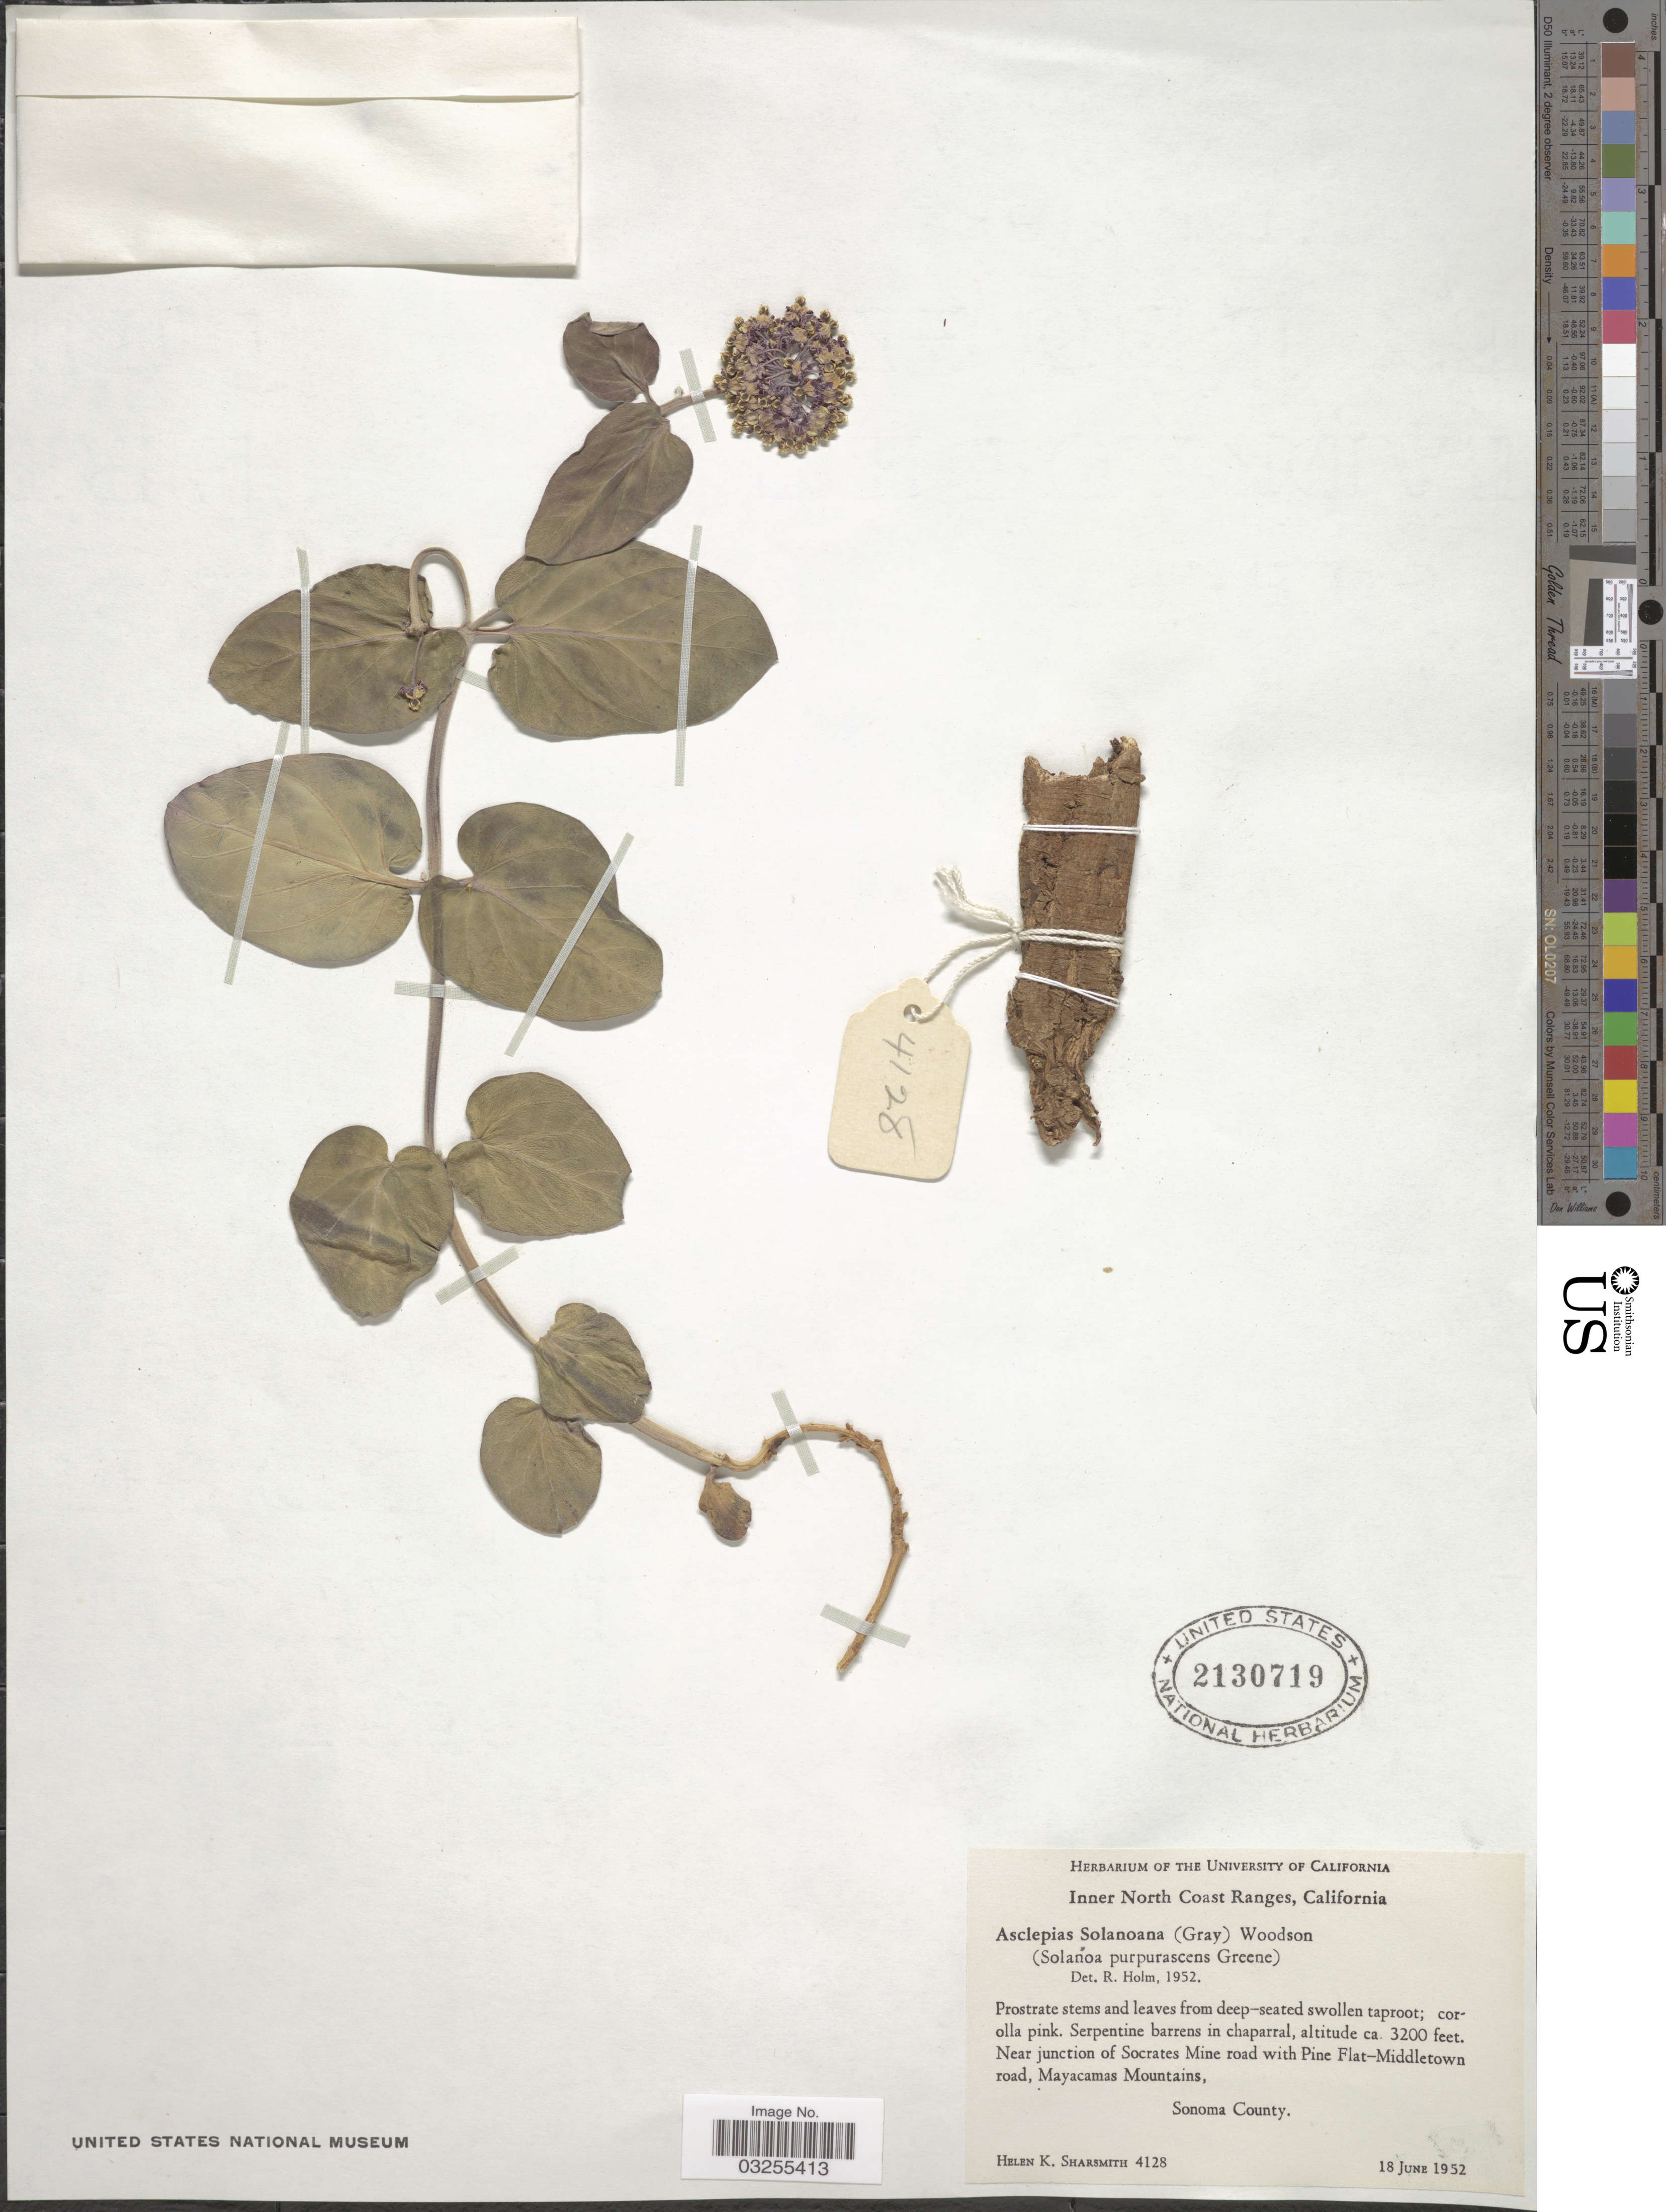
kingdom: Plantae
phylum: Tracheophyta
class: Magnoliopsida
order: Gentianales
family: Apocynaceae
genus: Asclepias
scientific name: Asclepias solanoana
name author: Woodson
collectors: H. Sharsmith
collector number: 4128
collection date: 1952-06-18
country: United States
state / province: California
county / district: Sonoma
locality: Inner North Coast Ranges, Near junction of Socrates Mine road with Pine Flat-Middletown road, Mayacamas Mountains, Sonoma County.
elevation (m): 975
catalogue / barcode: US 2130719